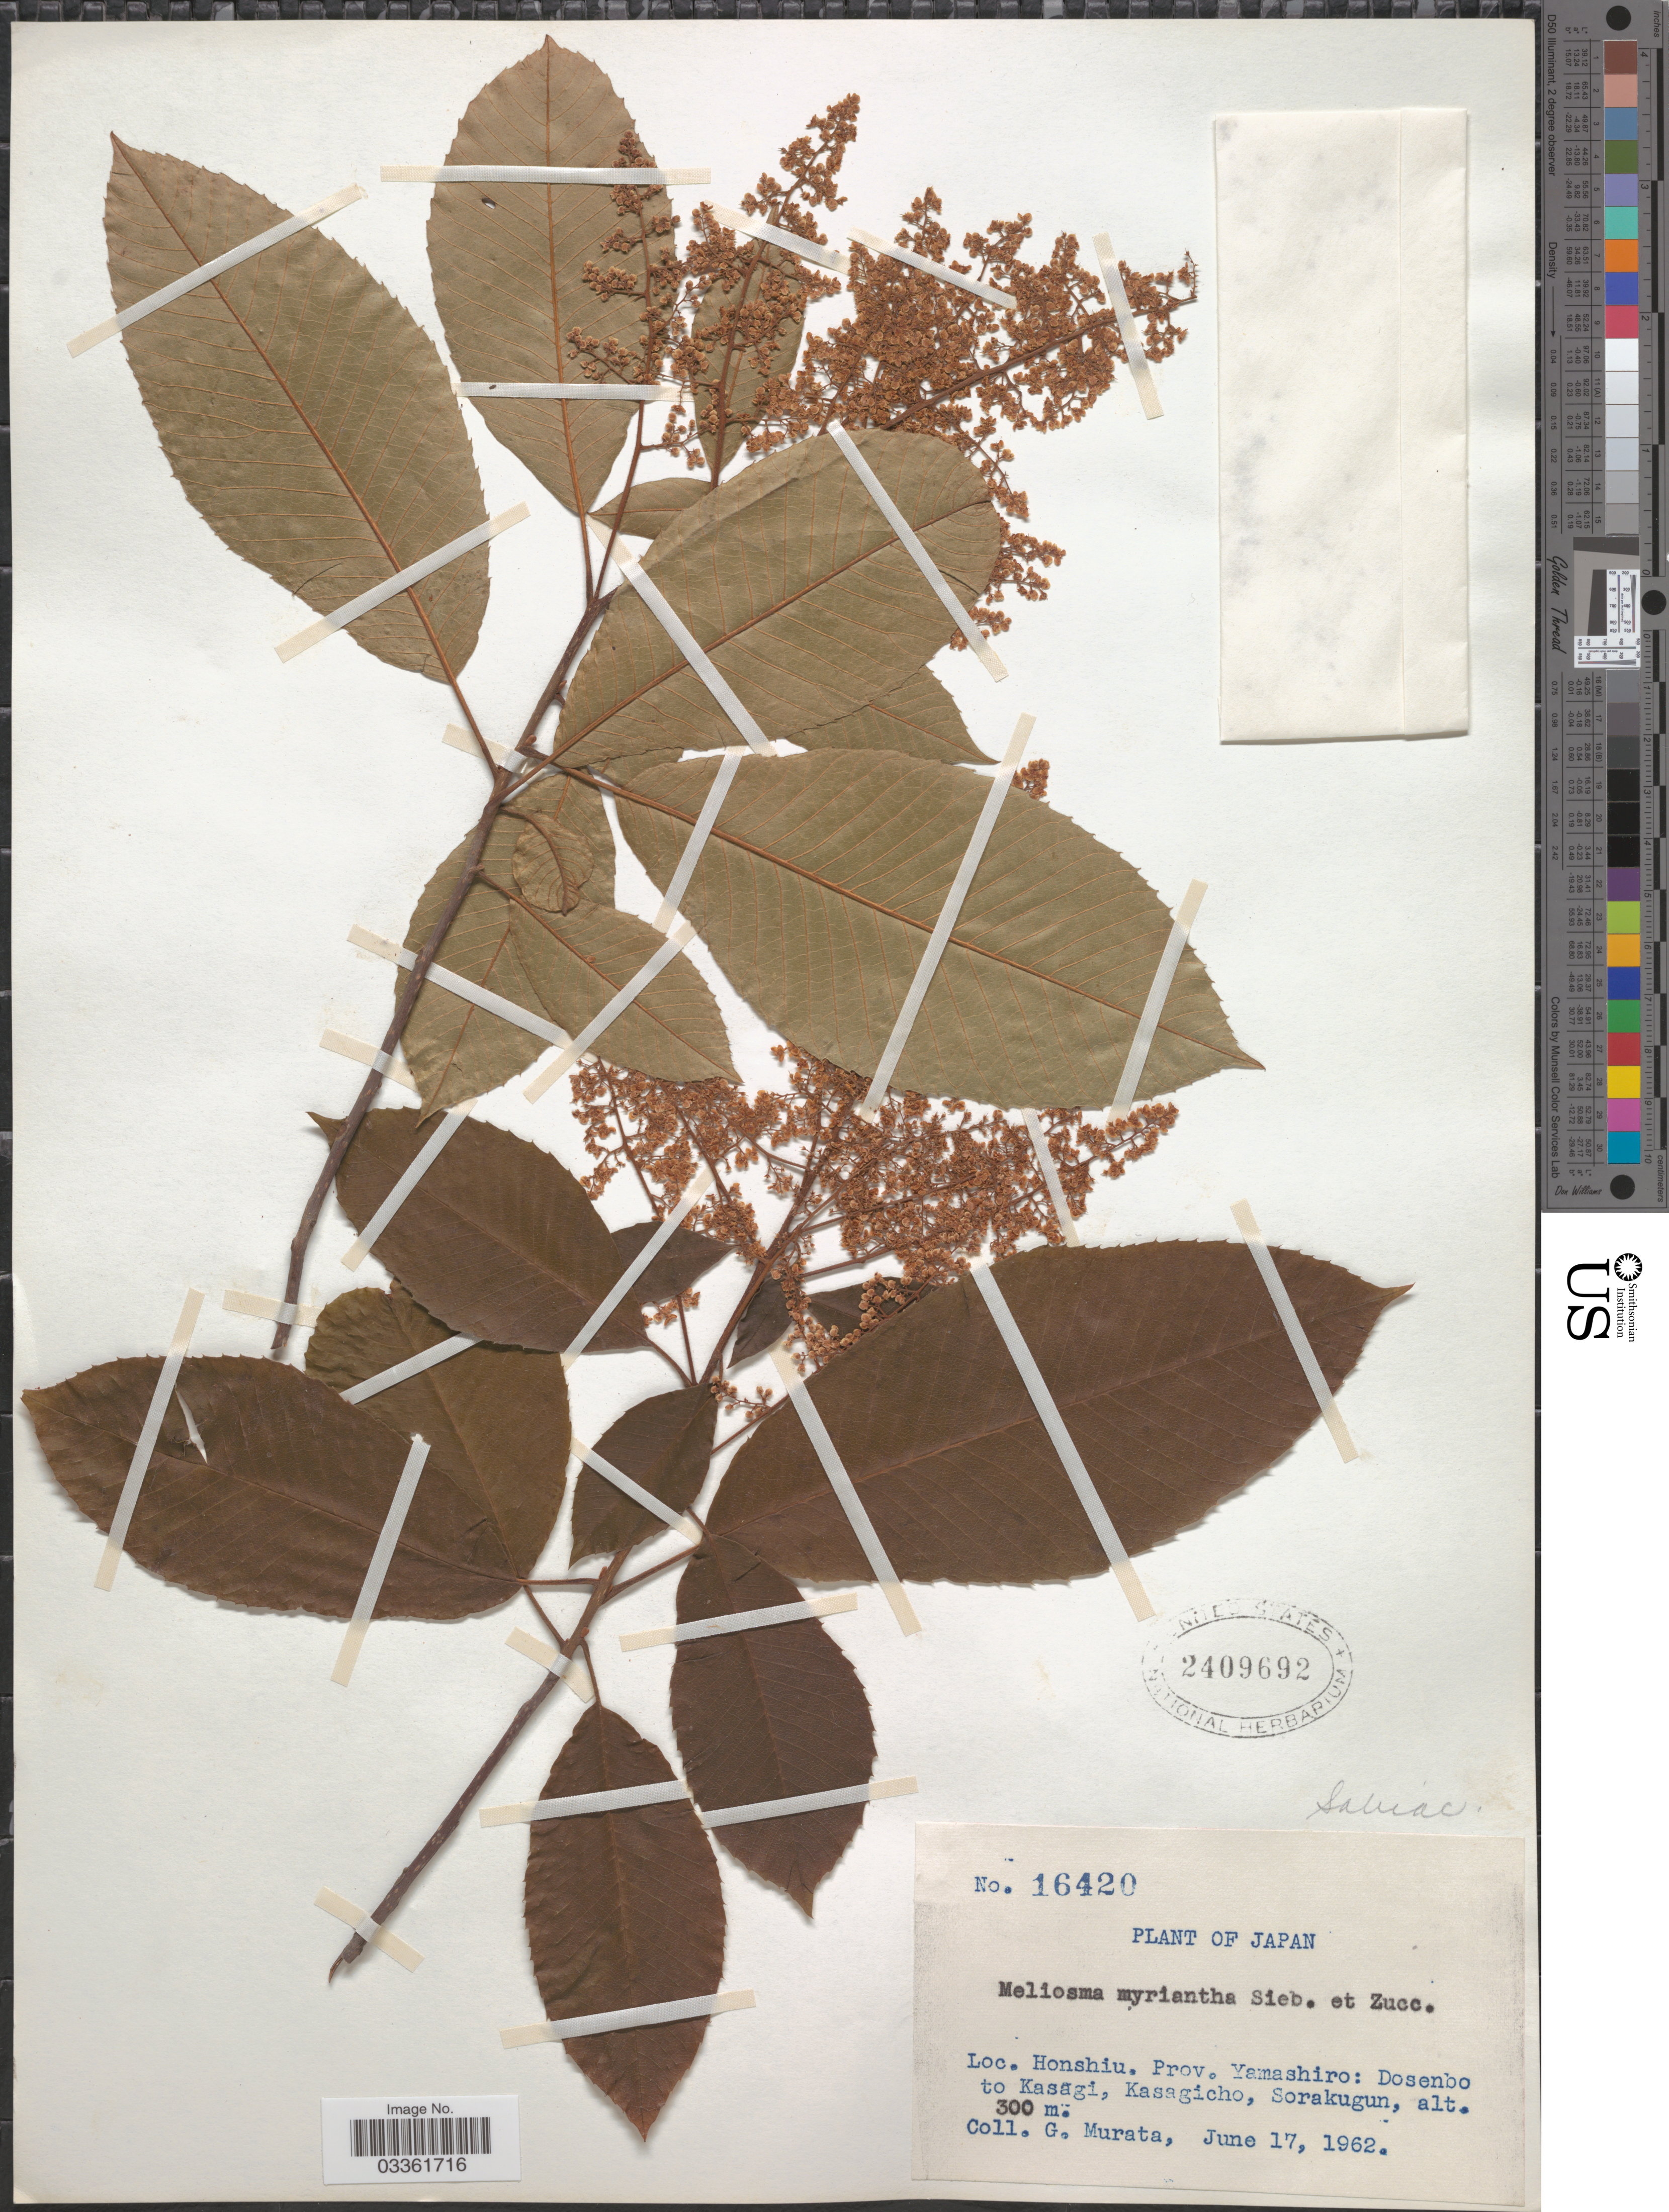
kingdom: Plantae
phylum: Tracheophyta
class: Magnoliopsida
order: Proteales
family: Sabiaceae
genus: Meliosma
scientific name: Meliosma myriantha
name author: Siebold & Zucc.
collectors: G. Murata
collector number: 16420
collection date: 1962-06-17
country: Japan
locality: Honshiu. Prov. Yamashiro: Dosenbo to Kasagi, Kasagicho, Sorakugun.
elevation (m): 300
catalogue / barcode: US 2409692